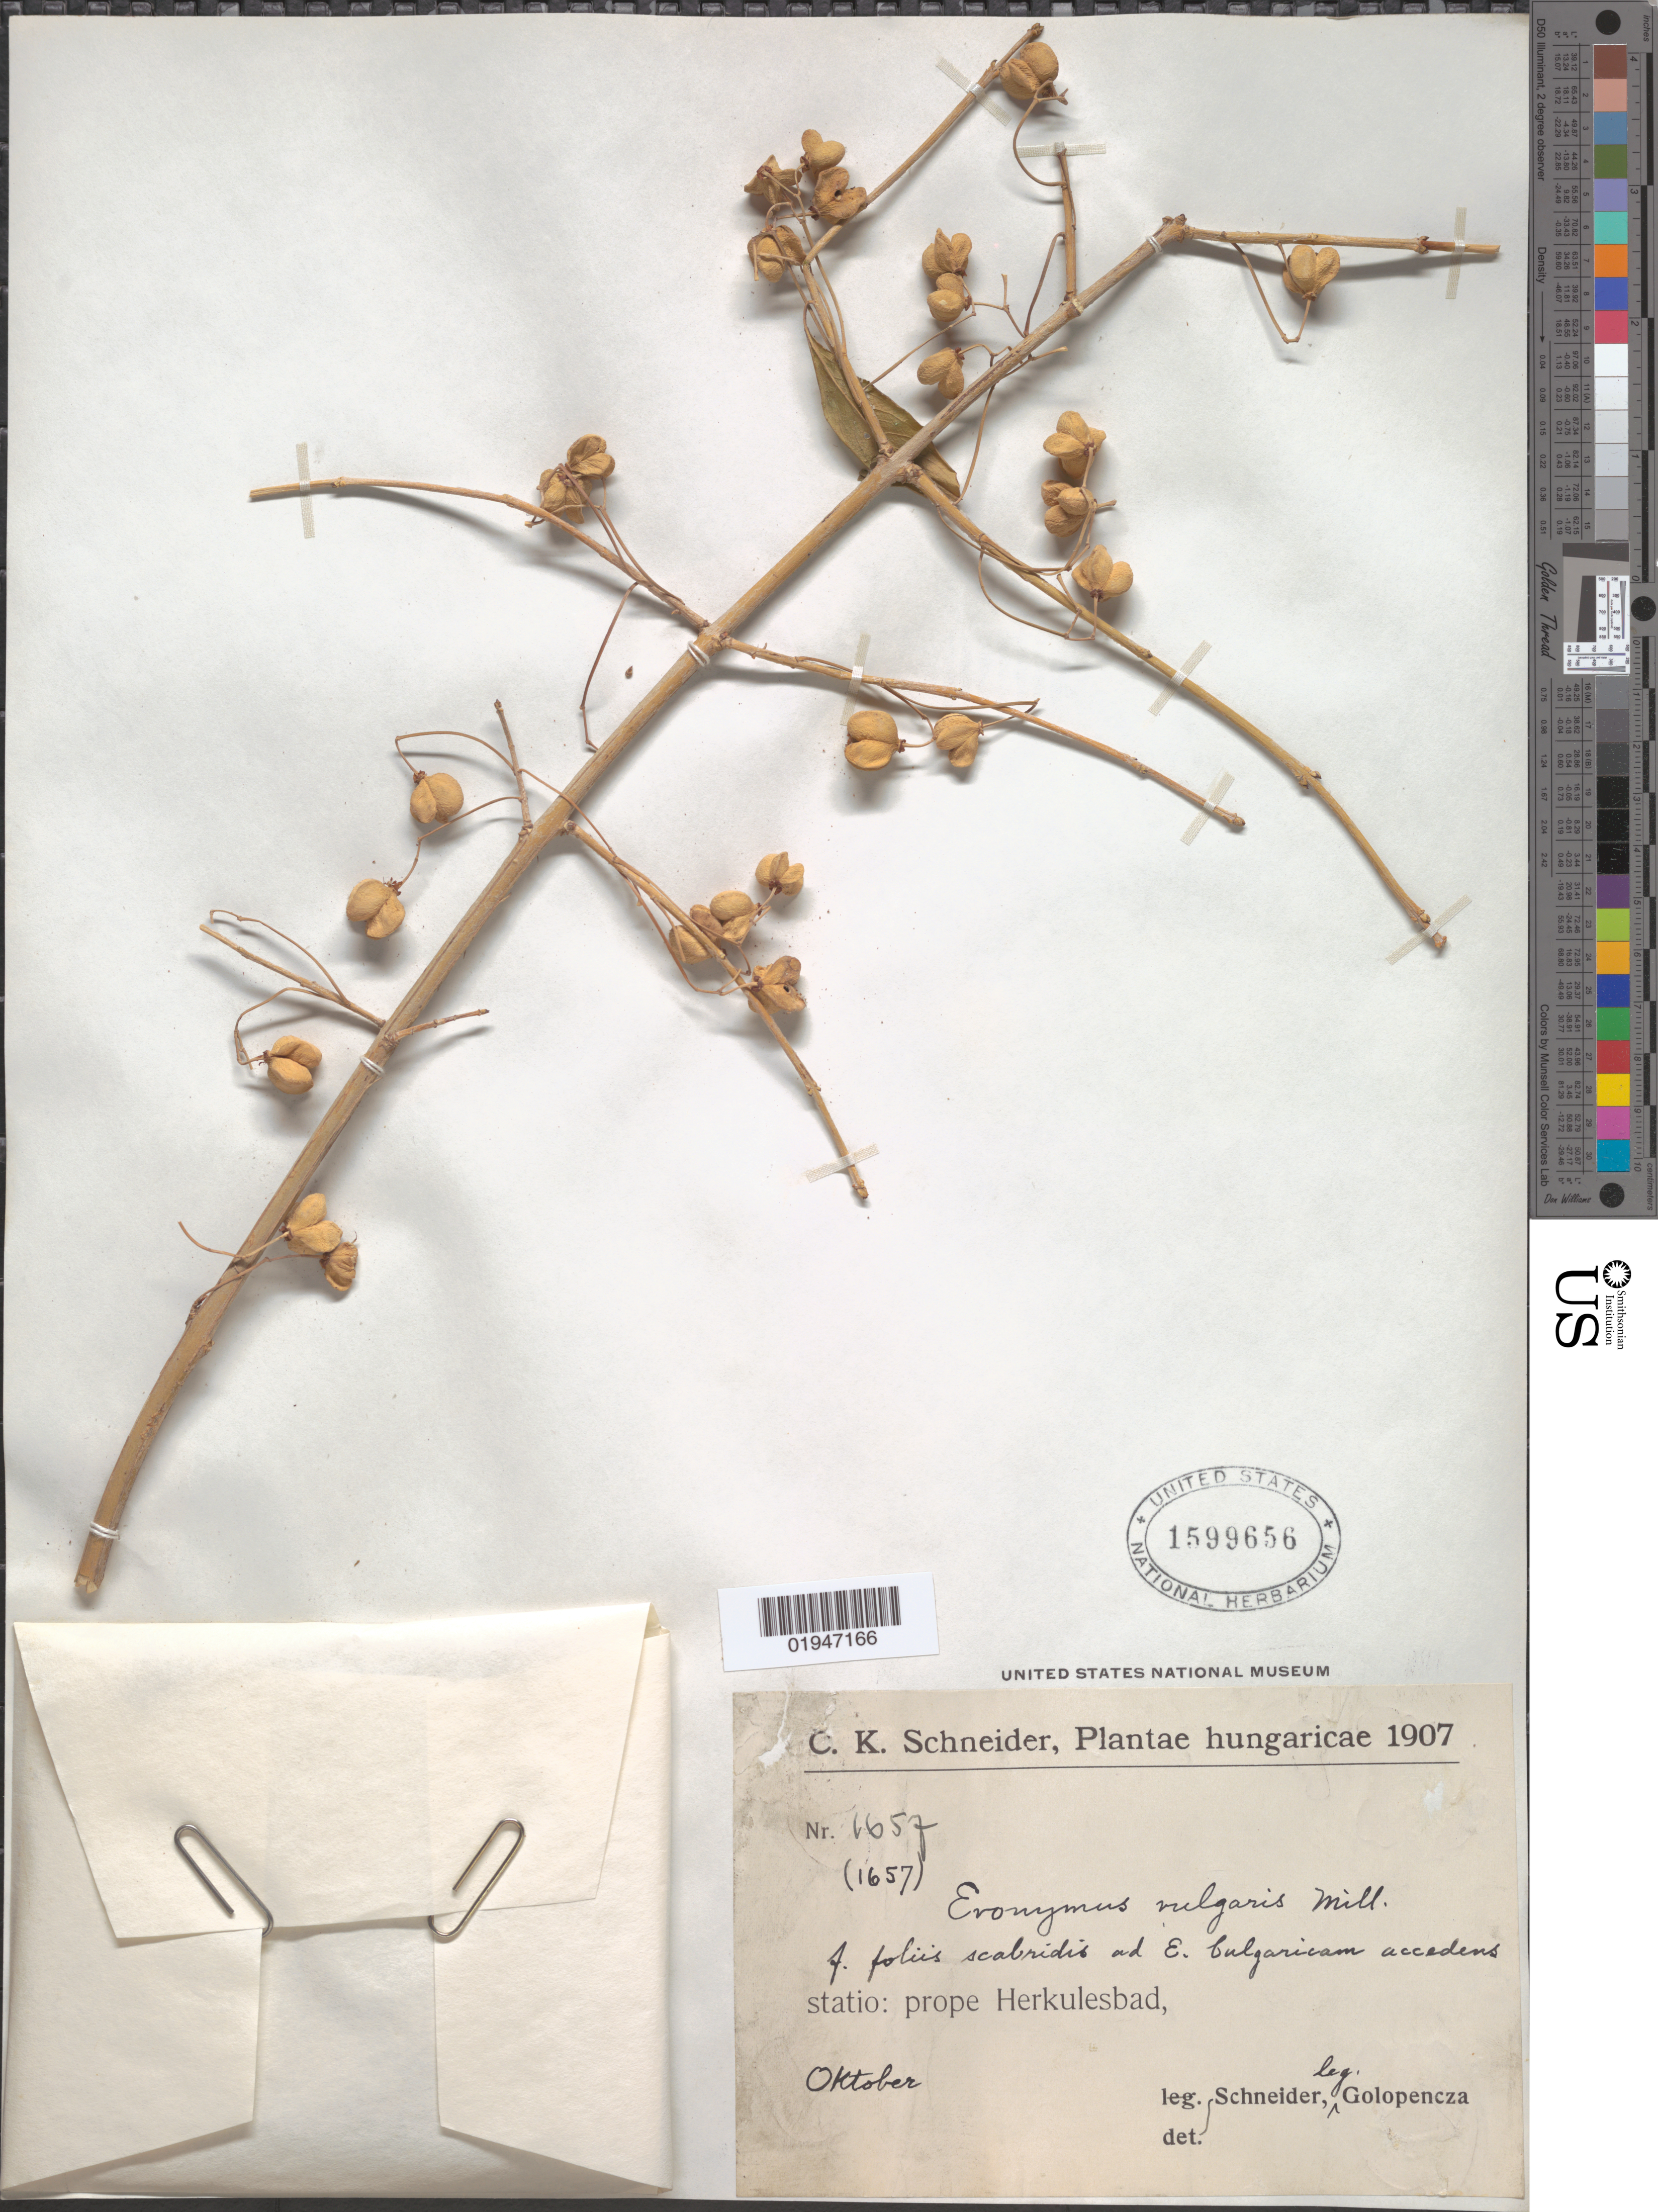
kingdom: Plantae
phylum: Tracheophyta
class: Magnoliopsida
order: Celastrales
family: Celastraceae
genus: Euonymus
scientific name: Euonymus vulgaris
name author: Mill.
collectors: -. Golopencza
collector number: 1657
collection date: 1907-10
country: Romania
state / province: Caras-Severin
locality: Herkulesbad [Băile Herculane]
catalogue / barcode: US 1599656